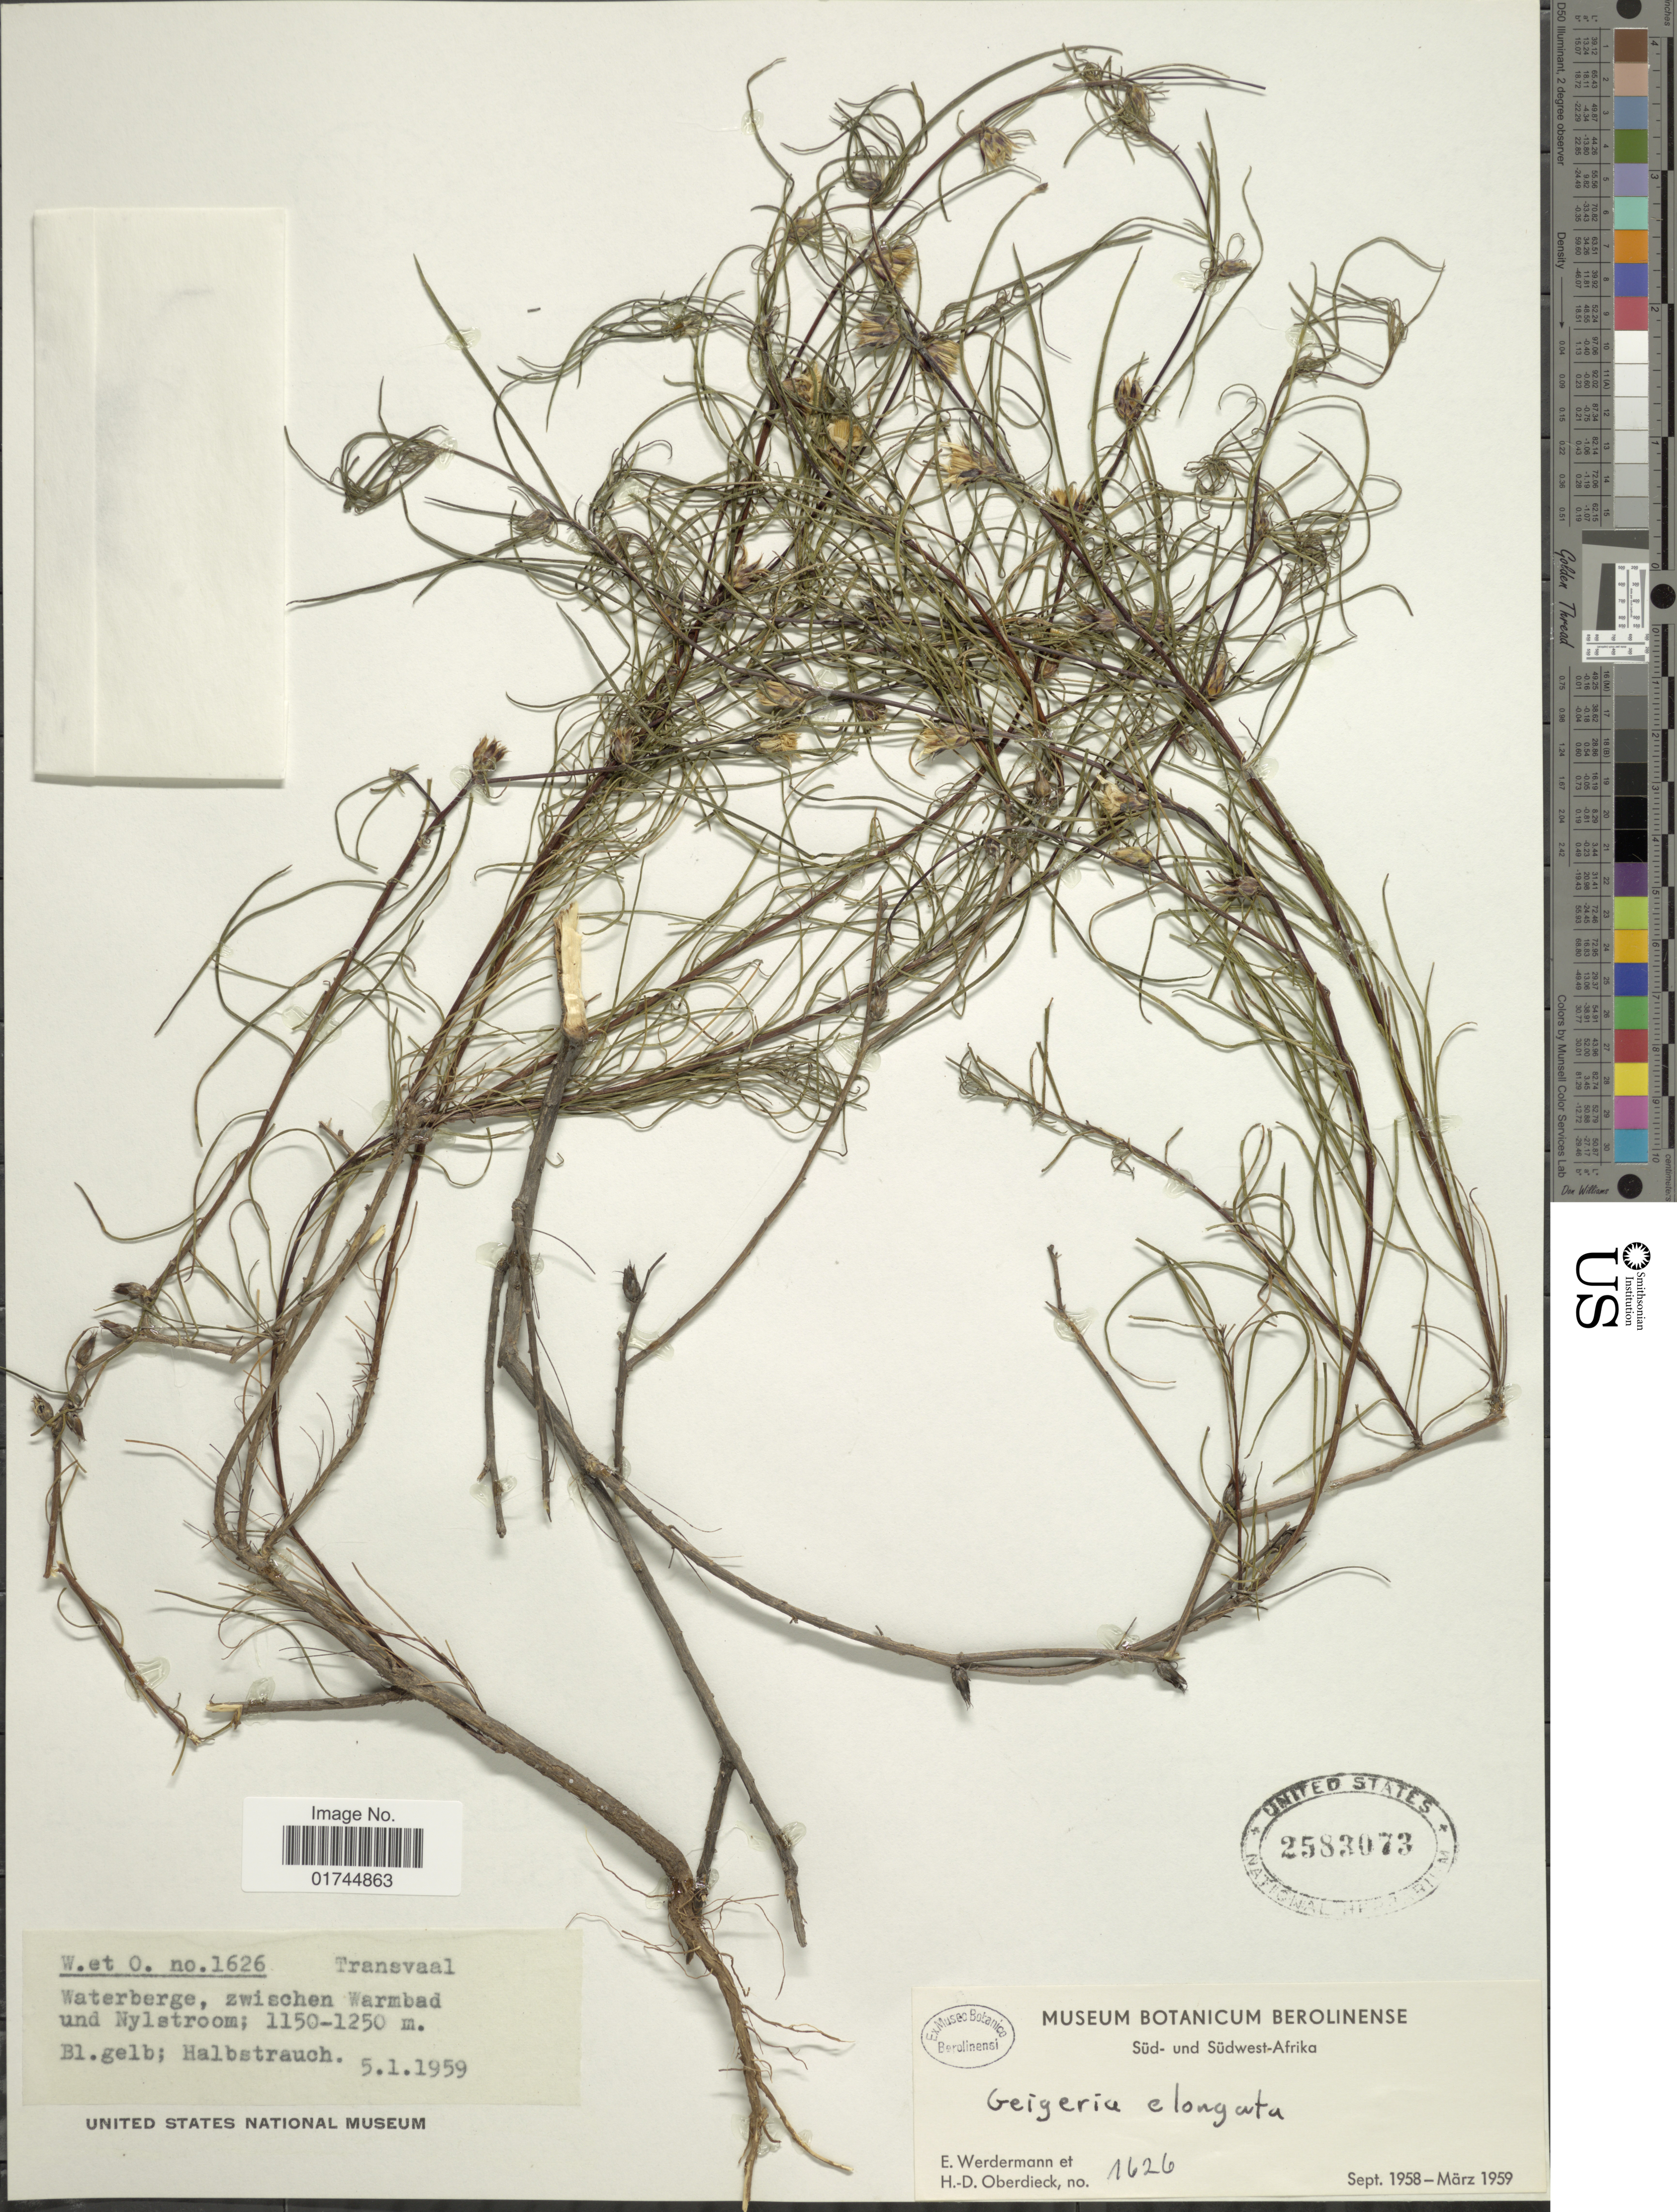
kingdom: Plantae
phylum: Tracheophyta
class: Magnoliopsida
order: Asterales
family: Asteraceae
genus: Geigeria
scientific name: Geigeria elongata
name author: Alston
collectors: E. Werdermann & H. Oberdieck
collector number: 1626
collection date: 1959-01-05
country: Namibia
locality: Süd- und Südwest-Afrika, Waterberge, zwischen Warmbad und Nylstroom.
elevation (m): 1150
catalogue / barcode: US 2583073